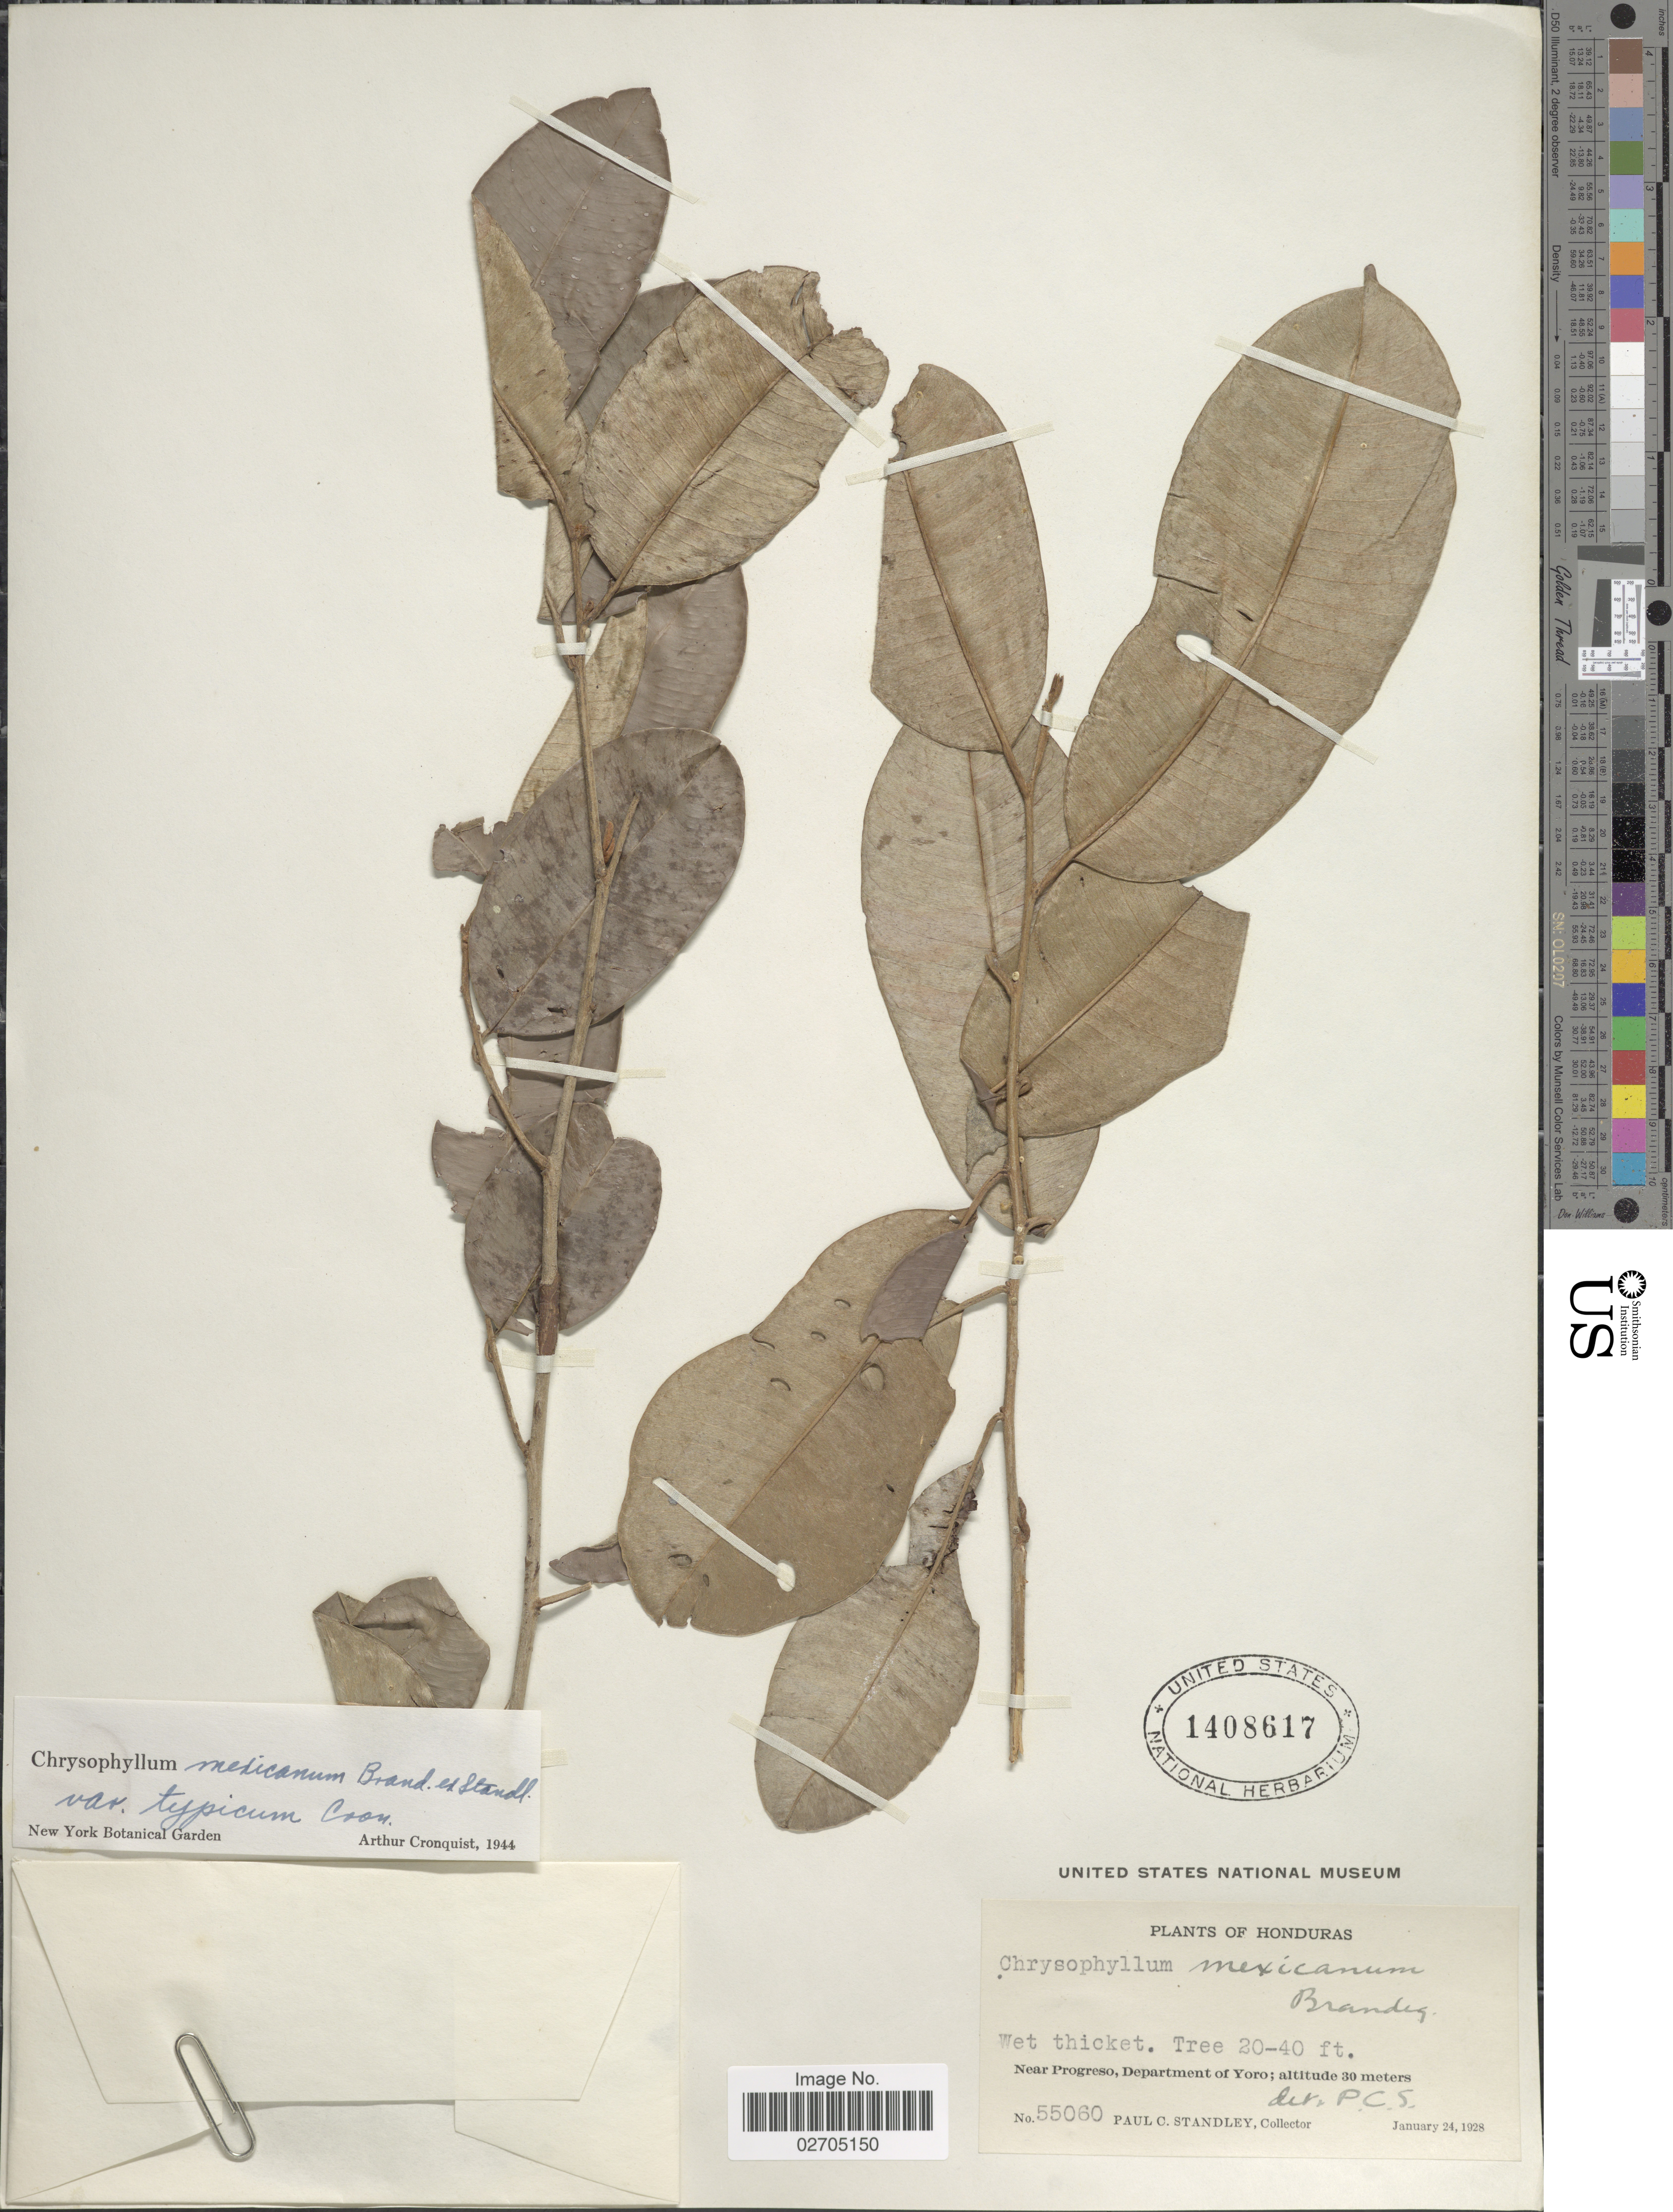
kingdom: Plantae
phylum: Tracheophyta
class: Magnoliopsida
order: Ericales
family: Sapotaceae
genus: Chrysophyllum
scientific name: Chrysophyllum mexicanum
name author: Brandegee ex Standl.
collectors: P. C. Standley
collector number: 55060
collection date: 1928-01-24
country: Honduras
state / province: Yoro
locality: Near Progreso.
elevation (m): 30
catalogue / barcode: US 1408617